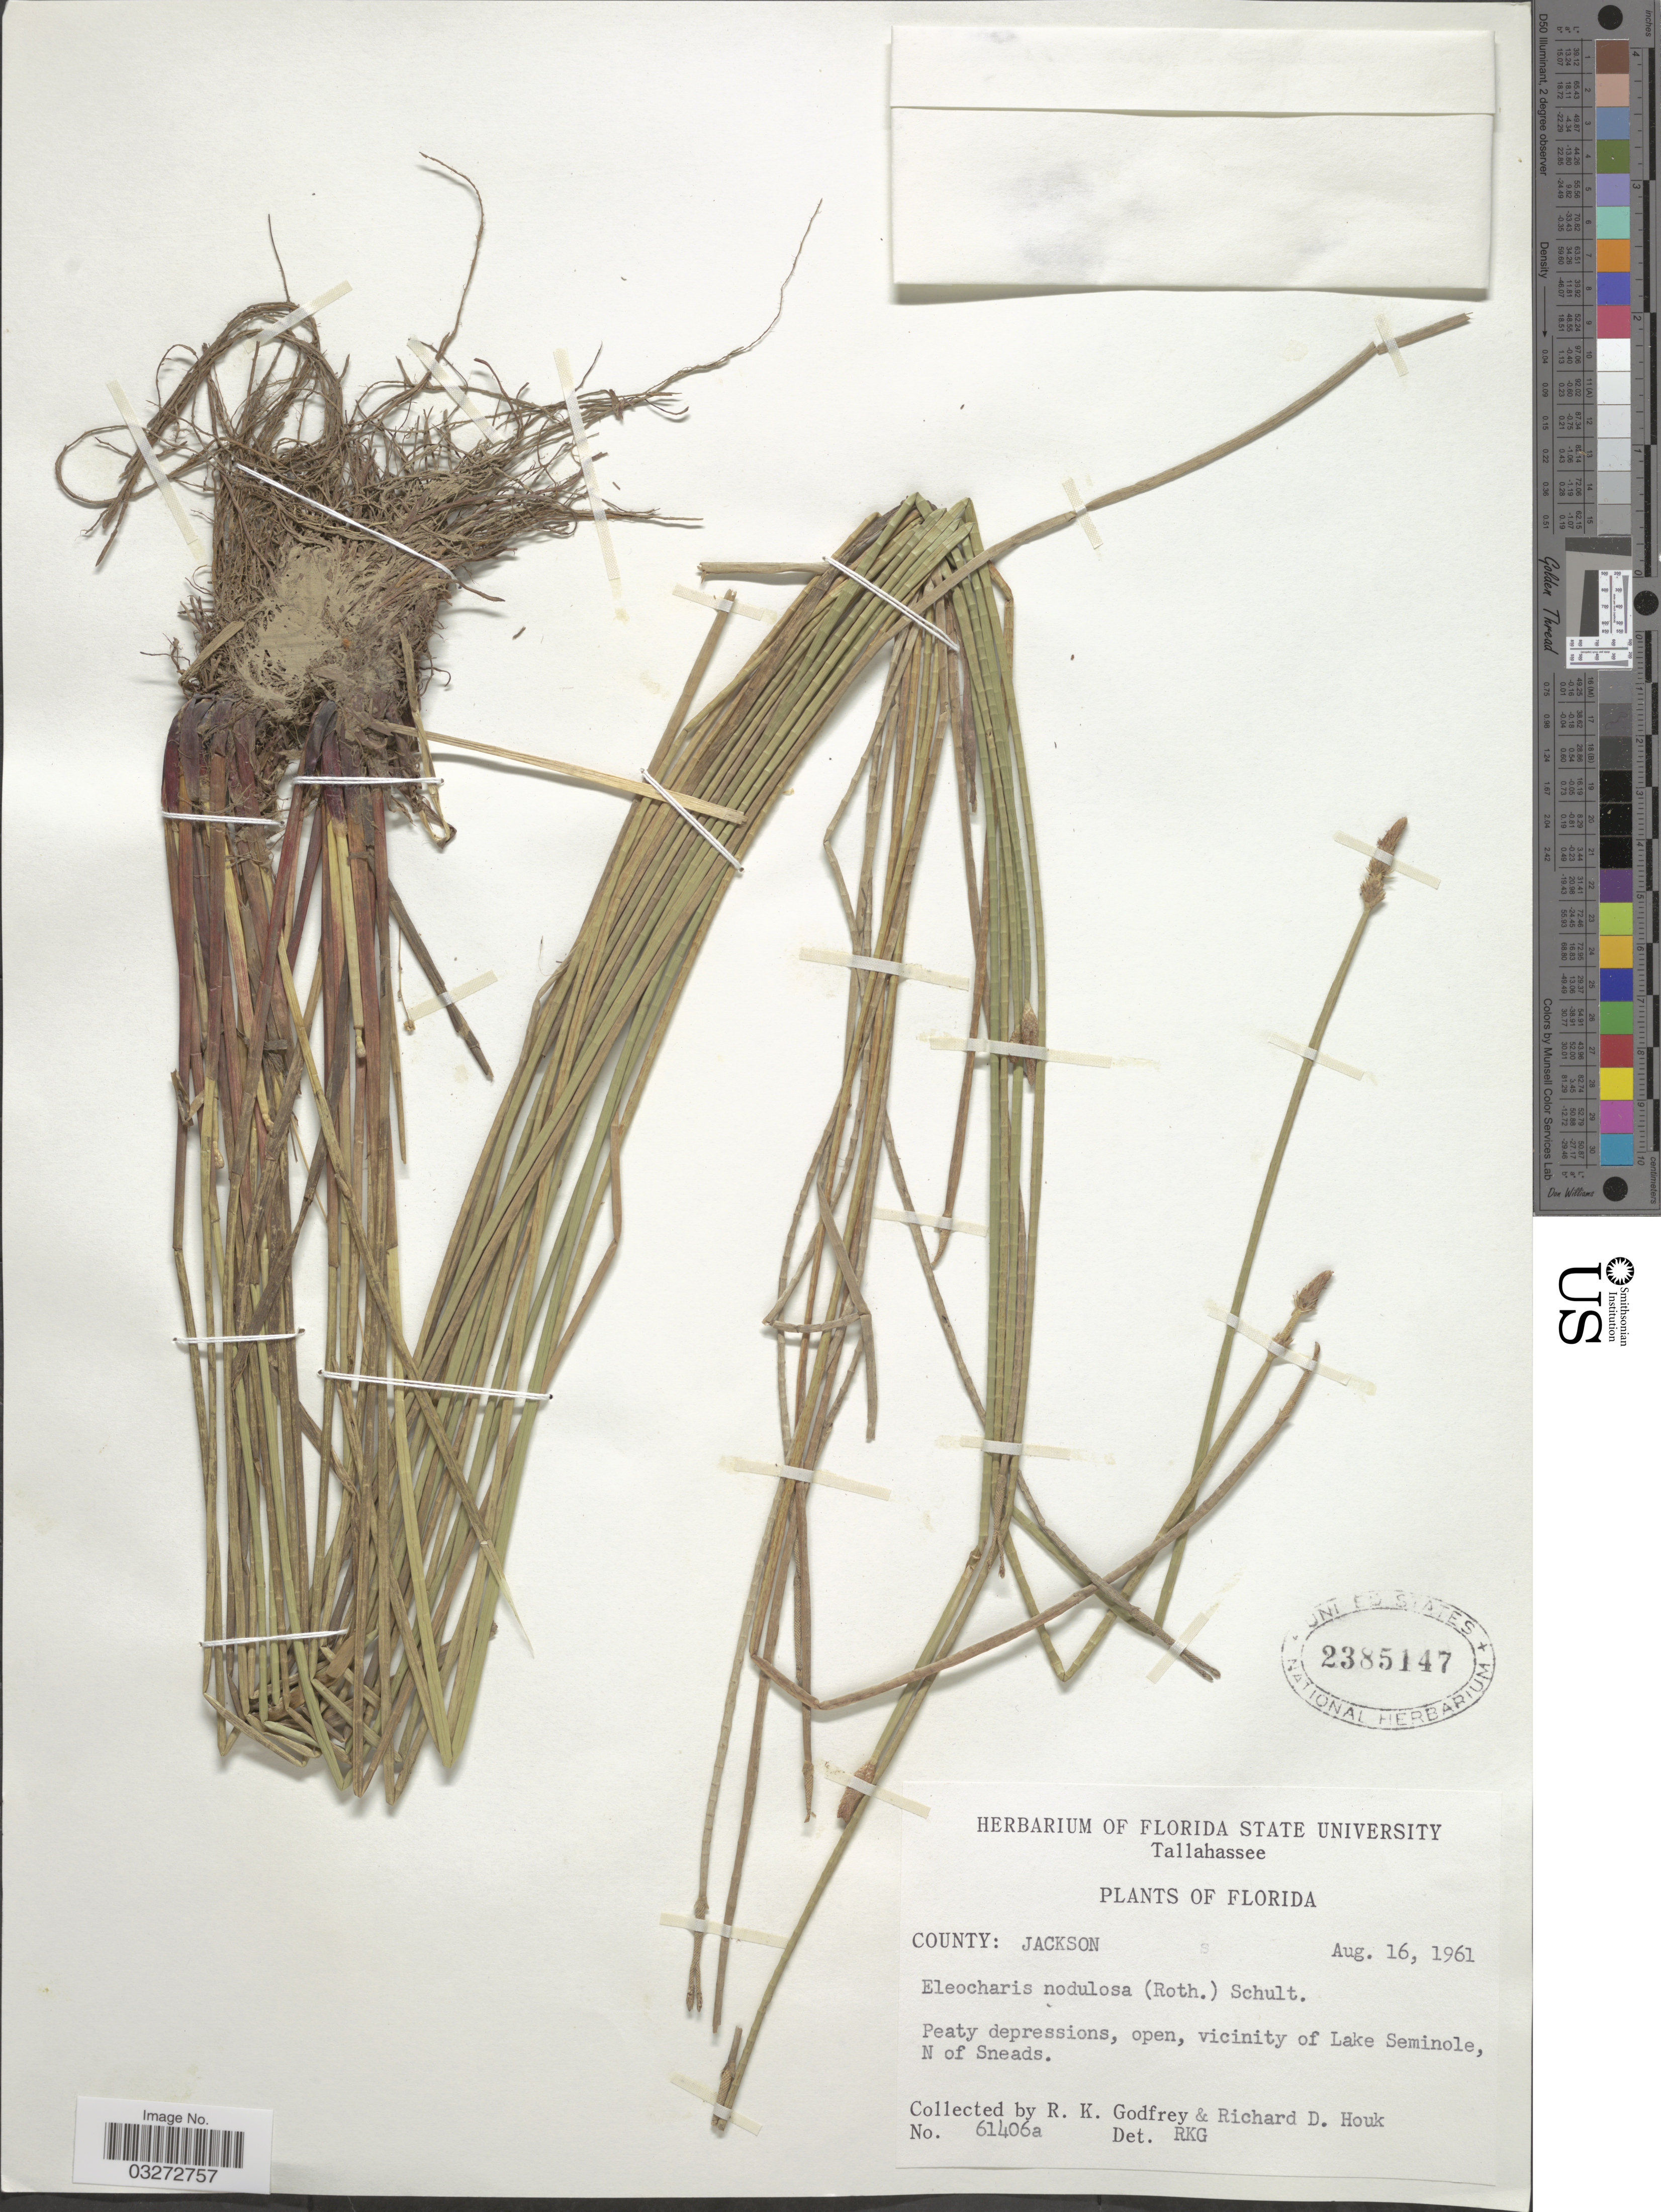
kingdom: Plantae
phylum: Tracheophyta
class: Liliopsida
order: Poales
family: Cyperaceae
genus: Eleocharis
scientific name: Eleocharis montana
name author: (Kunth) Roem. & Schult.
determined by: Strong, Mark T., (BOT), Smithsonian Institution - National Museum of Natural History (UNITED STATES)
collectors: R. K. Godfrey & R. Houk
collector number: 61406a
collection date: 1961-08-16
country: United States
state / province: Florida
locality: County: Jackson. Vicinity of Lake Seminole, N of Sneads.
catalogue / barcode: US 2385147